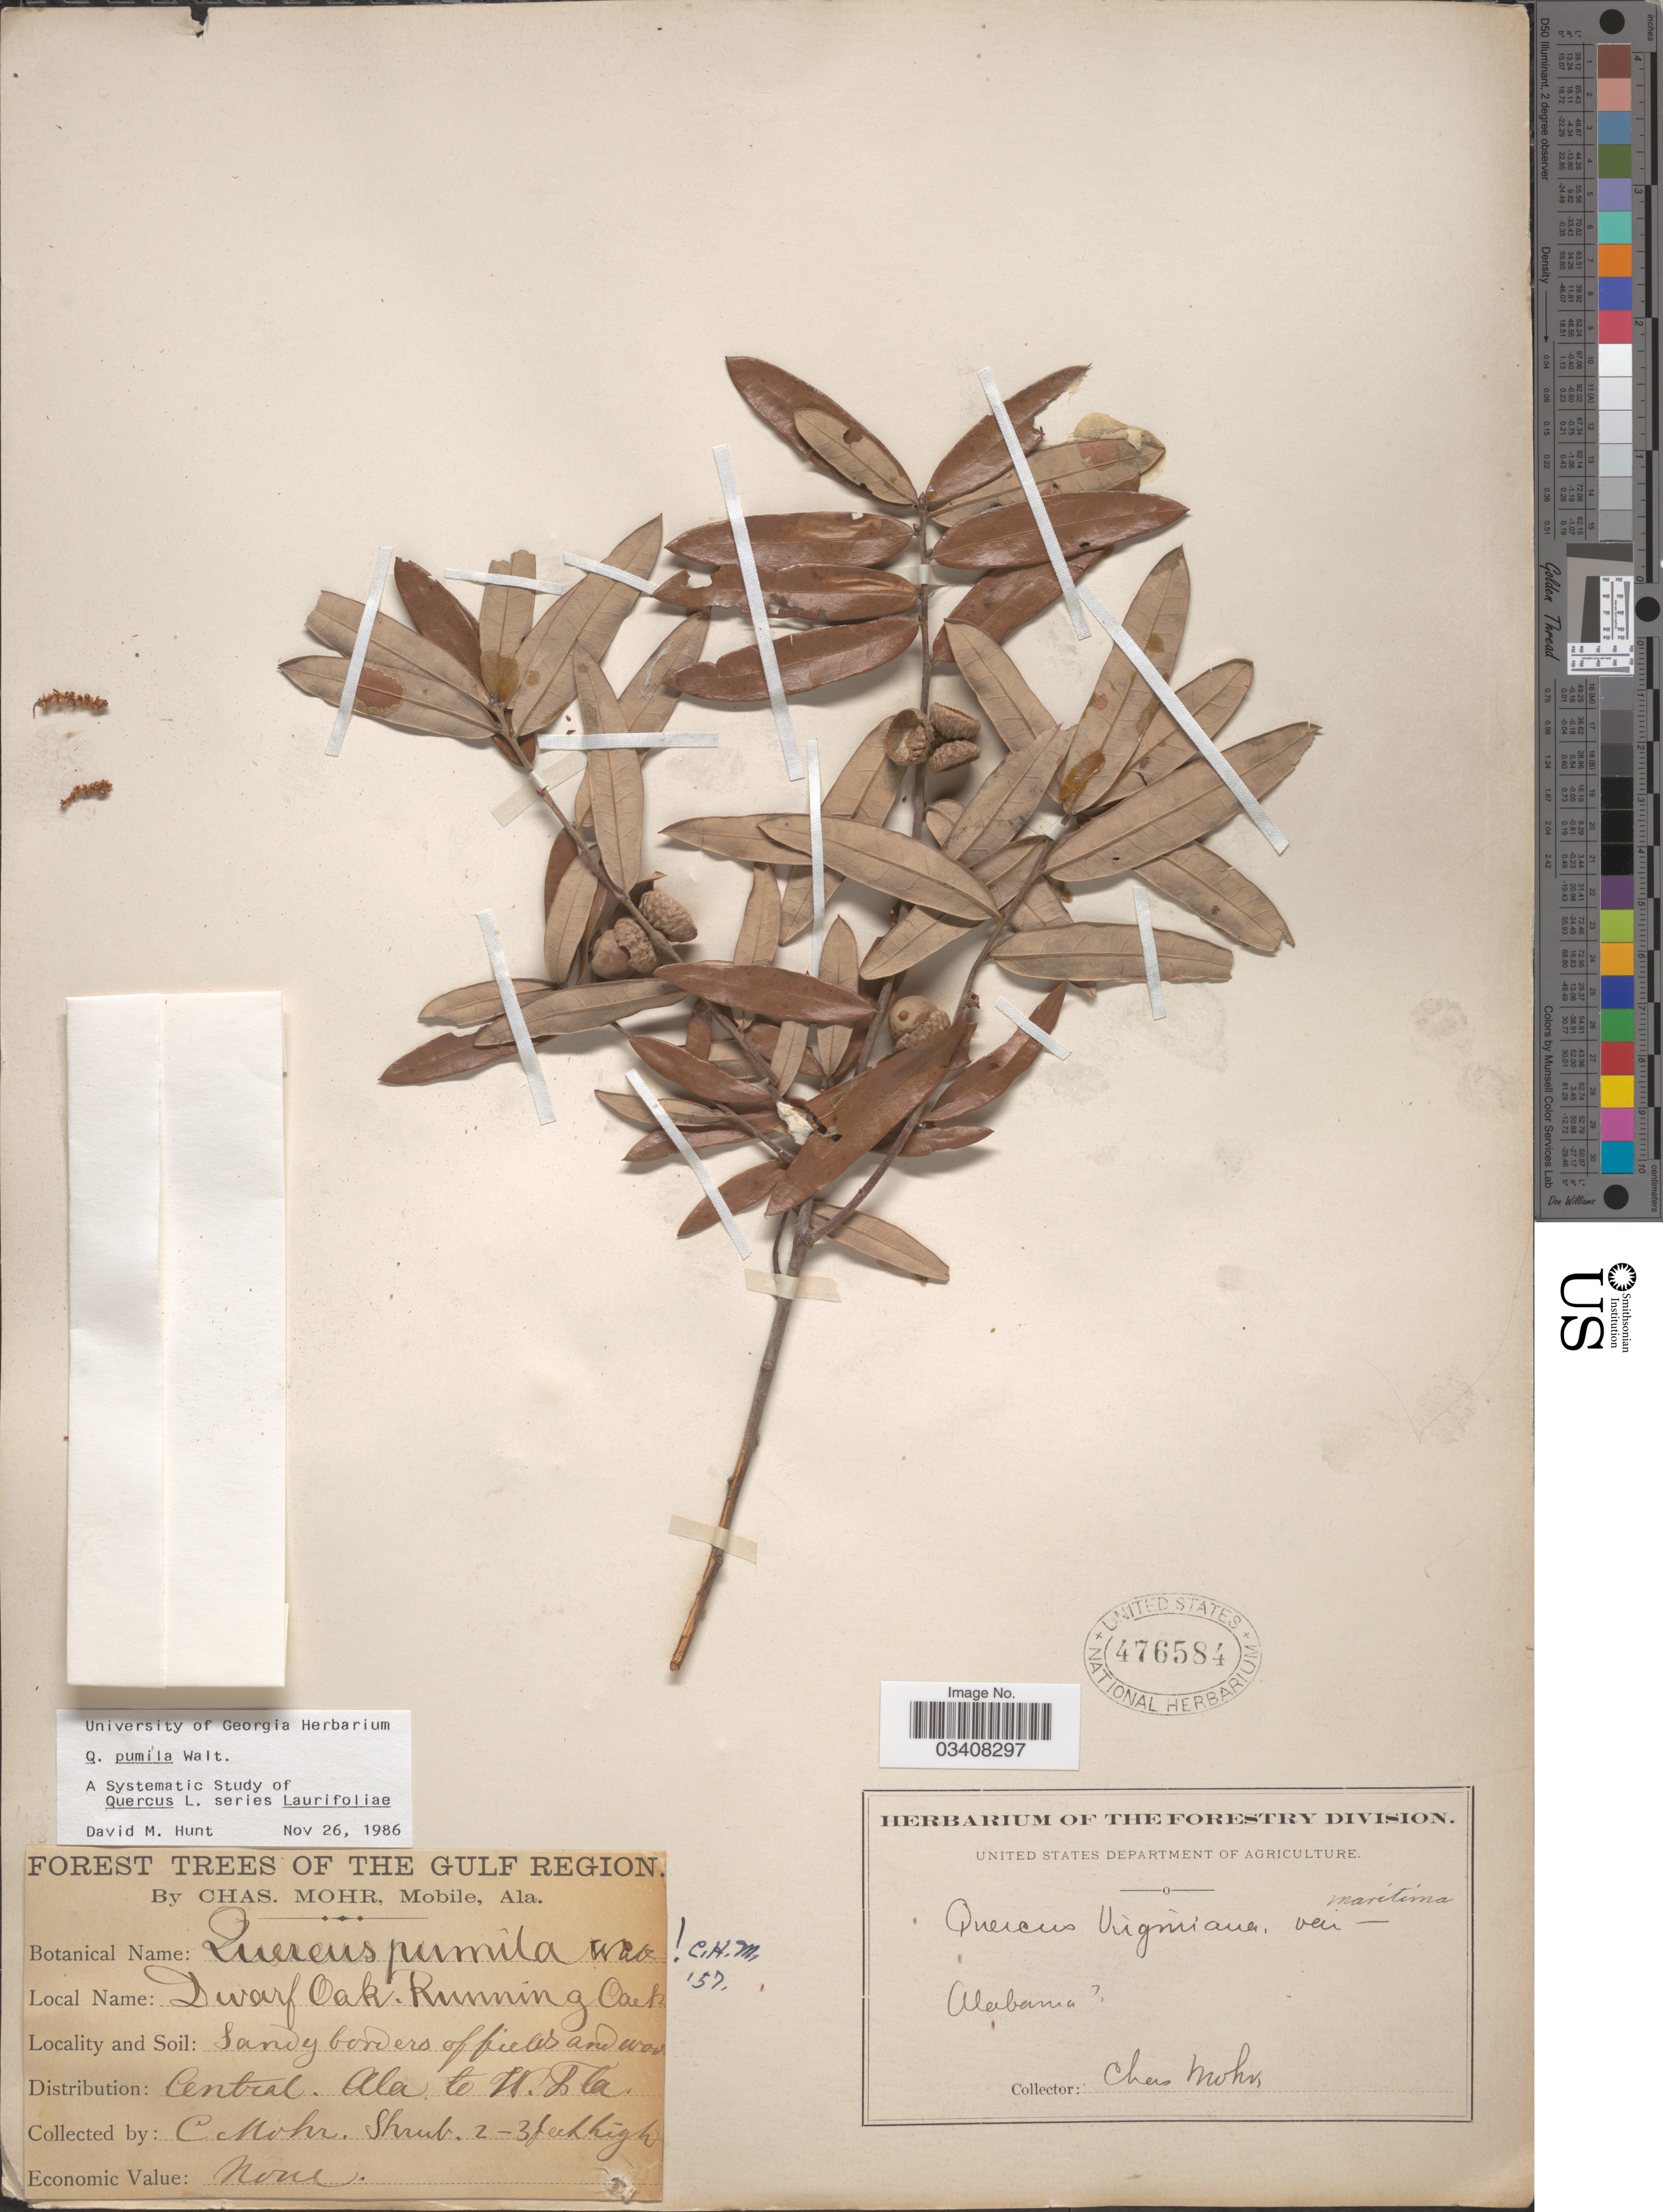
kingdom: Plantae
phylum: Tracheophyta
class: Magnoliopsida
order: Fagales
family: Fagaceae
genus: Quercus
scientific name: Quercus pumila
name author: Walter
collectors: Mohr, C. T. (herbarium)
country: United States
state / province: Alabama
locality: The Gulf Region. Central.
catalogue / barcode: US 476584